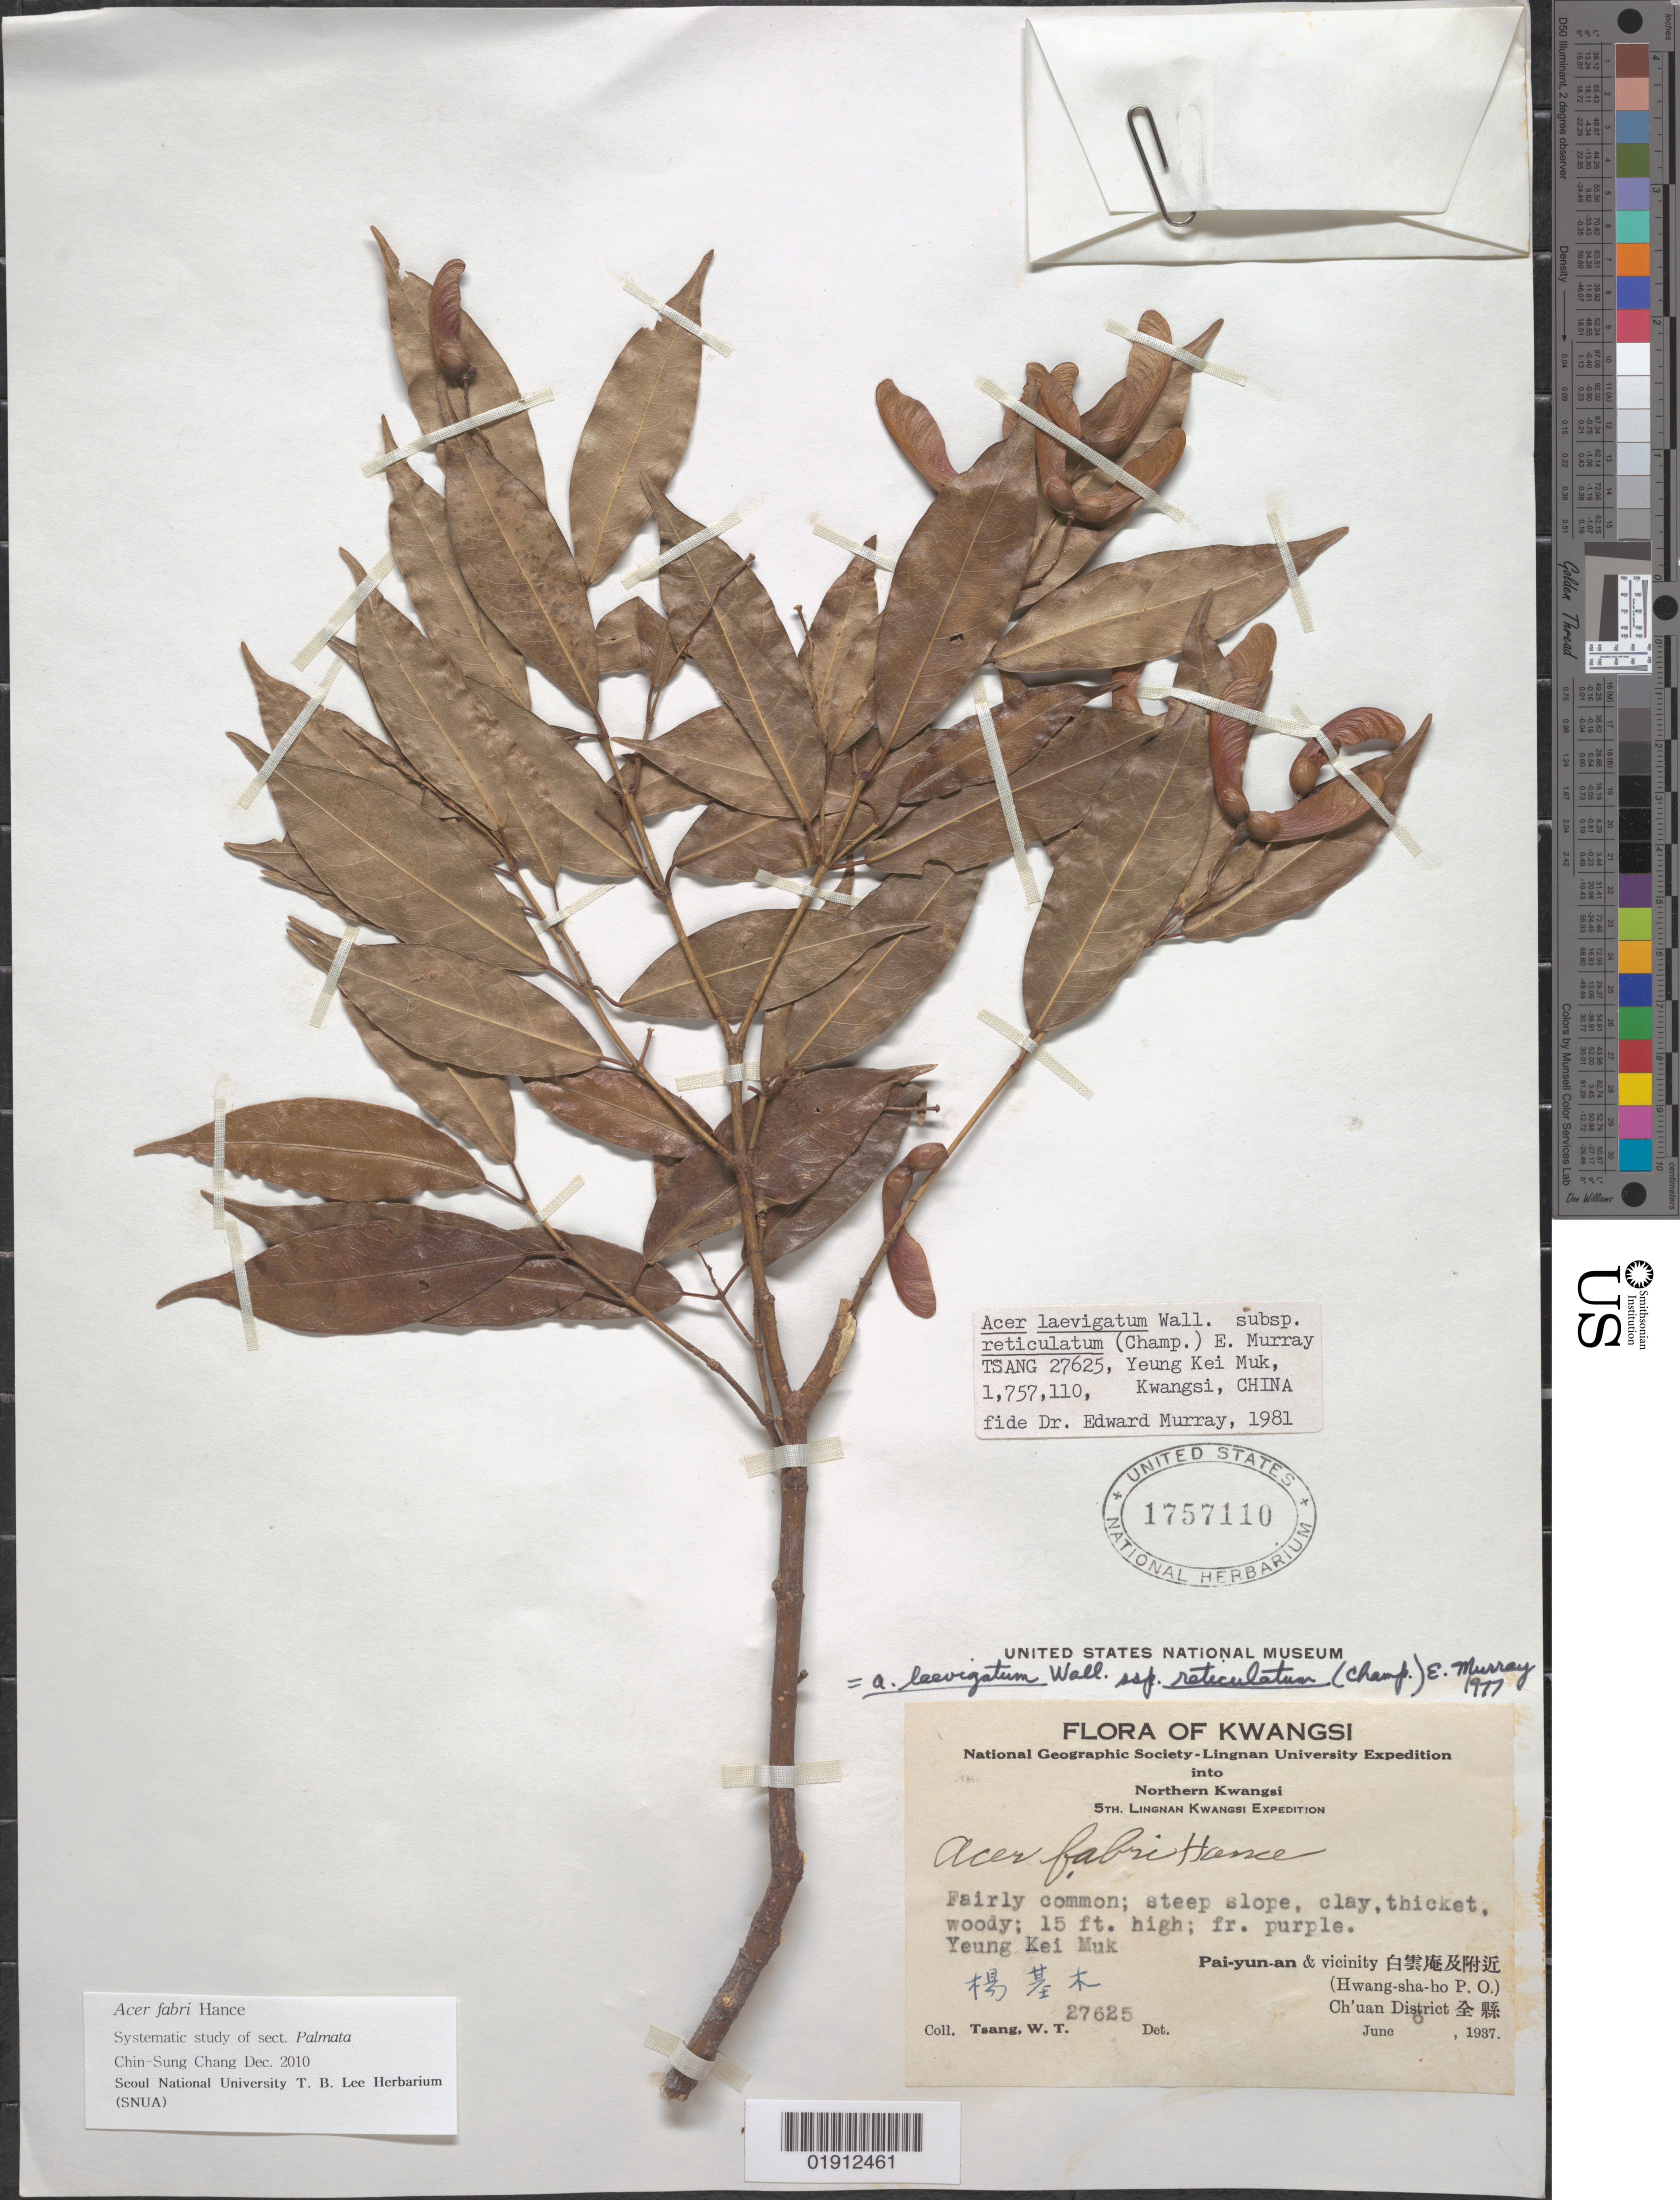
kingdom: Plantae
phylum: Tracheophyta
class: Magnoliopsida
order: Sapindales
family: Sapindaceae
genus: Acer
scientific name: Acer fabri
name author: Hance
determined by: Chang, C. S., (SNUA)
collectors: W. T. Tsang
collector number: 27625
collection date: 1937-06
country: China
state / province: Guangxi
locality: Kwangsi [Guangxi], Pai-yun-an and vicinity (Hwang-sha-ho P.O.) Ch'uan District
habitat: Fairly common; steep slope, clay, thicket, woody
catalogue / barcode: US 1757110